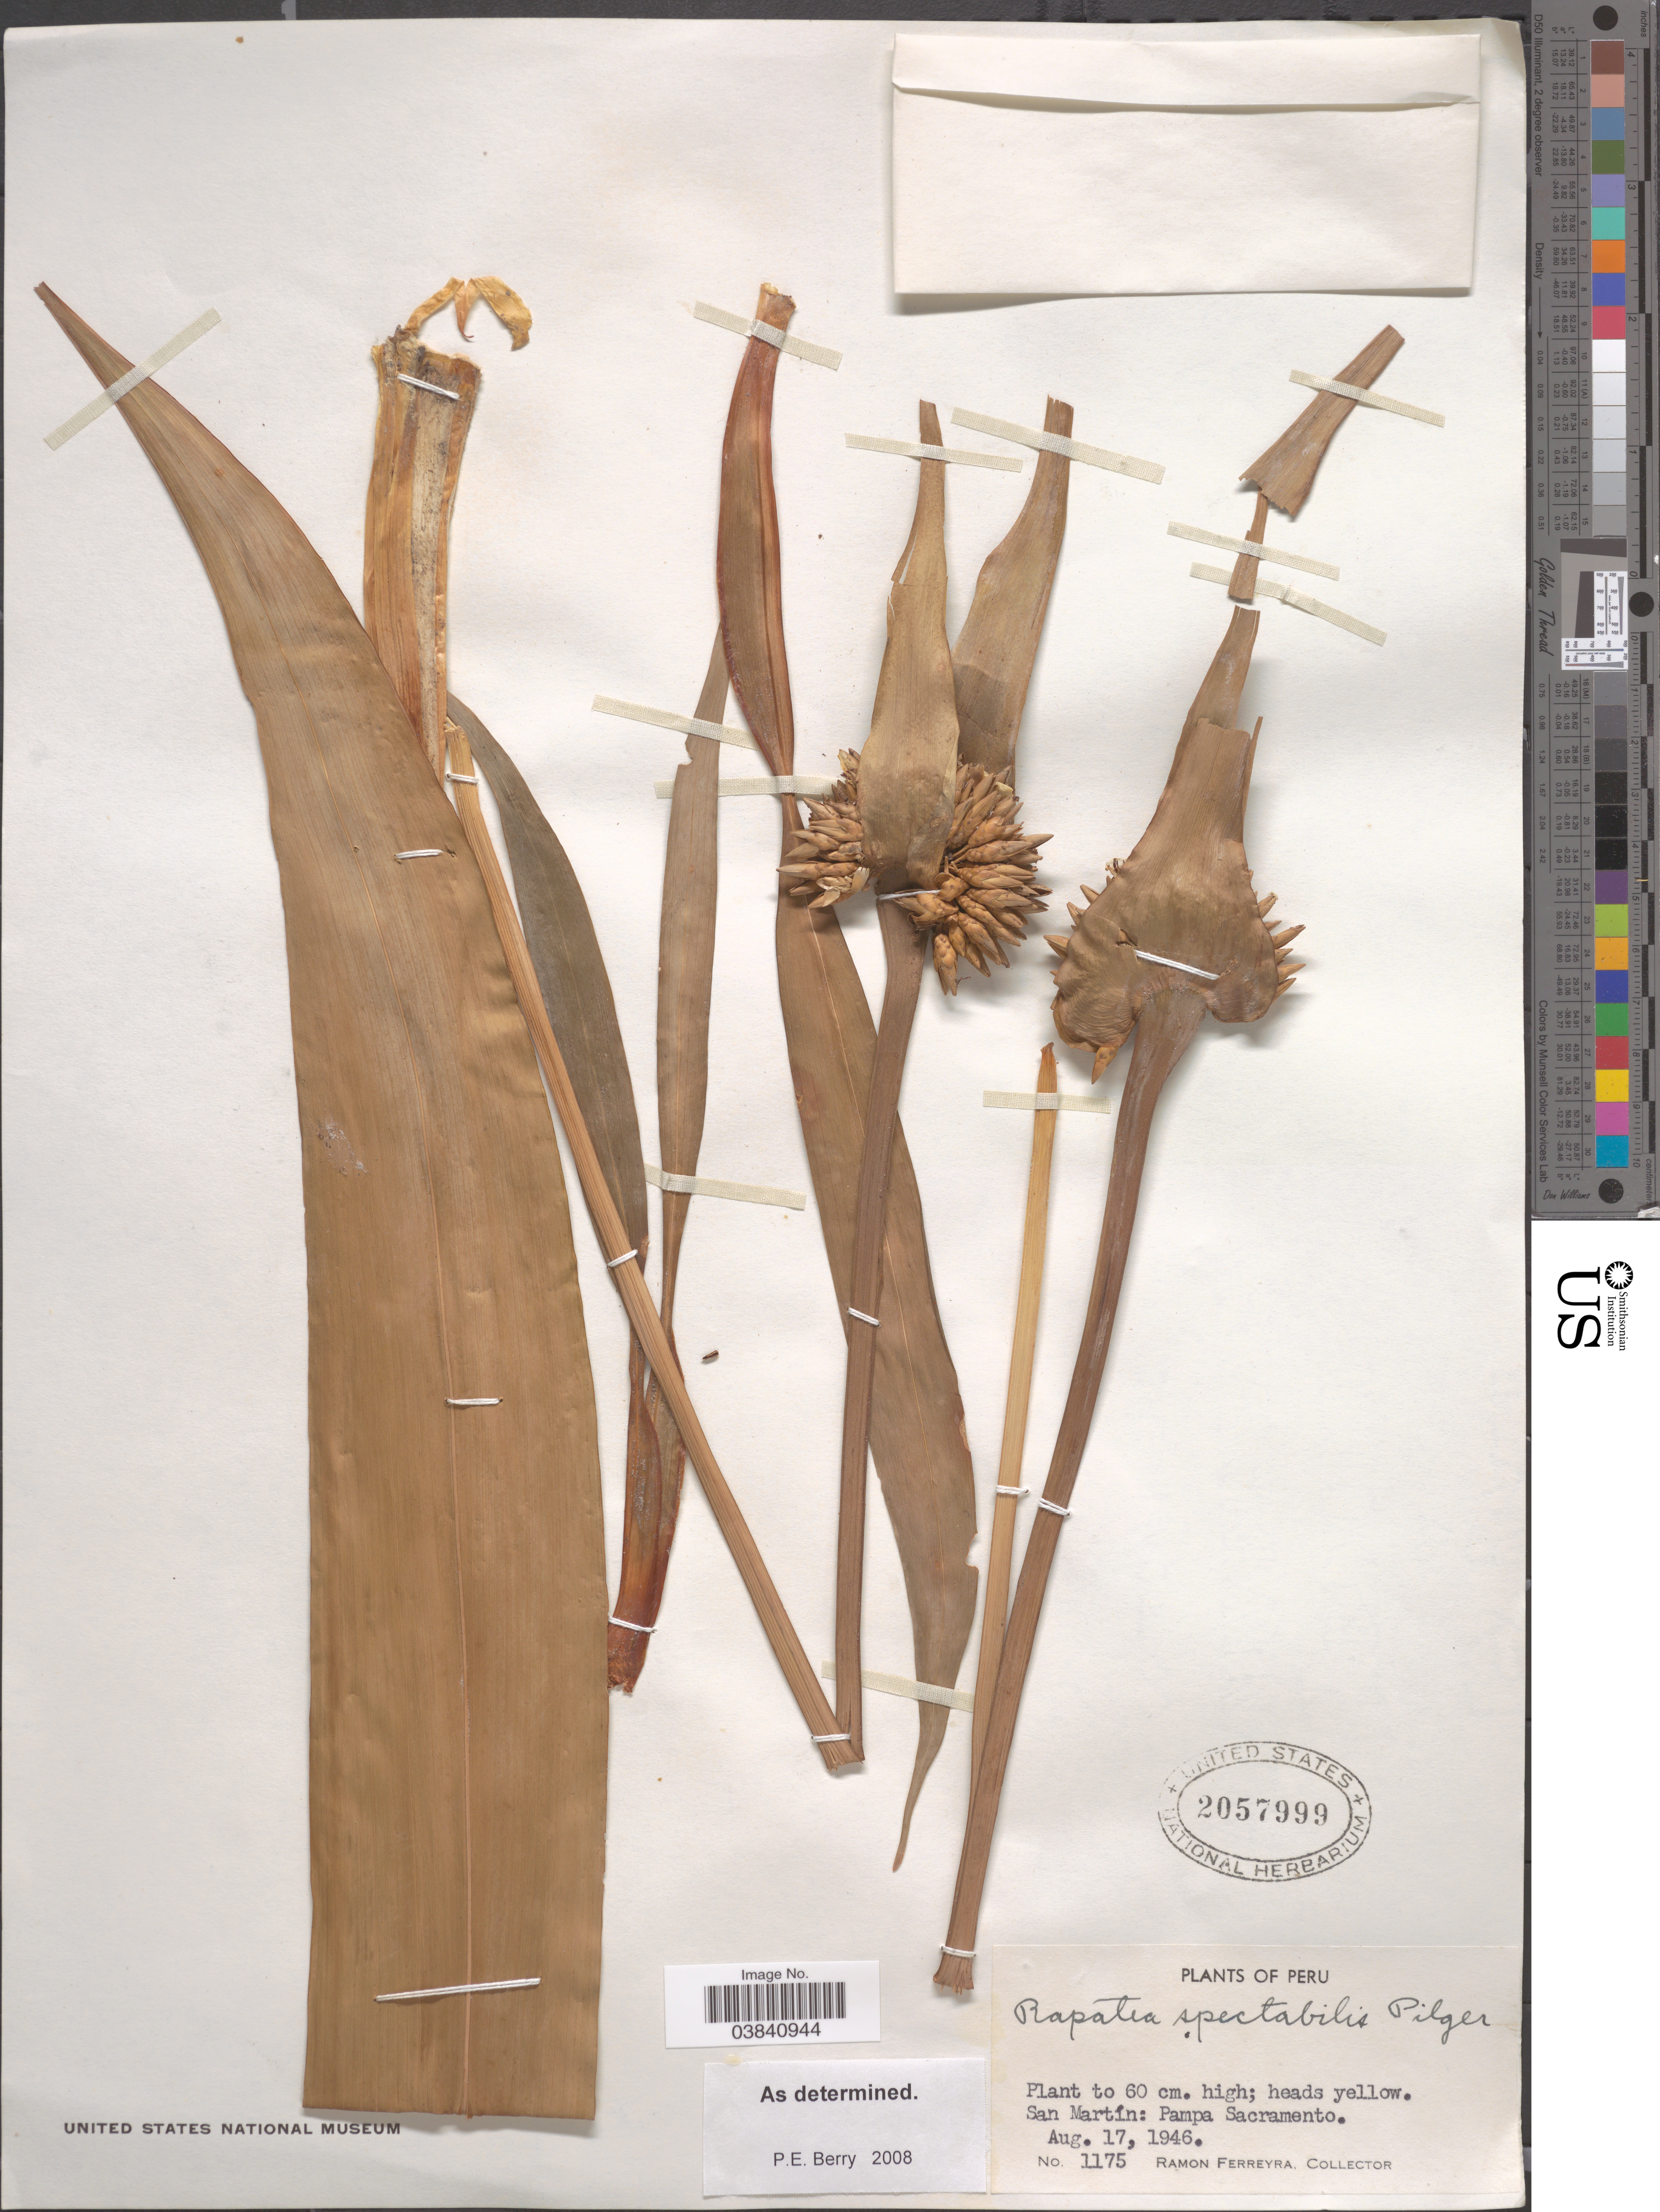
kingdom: Plantae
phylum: Tracheophyta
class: Liliopsida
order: Poales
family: Rapateaceae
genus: Rapatea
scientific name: Rapatea spectabilis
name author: Pilg.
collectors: R. A. Ferreyra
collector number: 1175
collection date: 1946-08-17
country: Peru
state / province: San Martín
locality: Pampa Sacramento.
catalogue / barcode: US 2057999